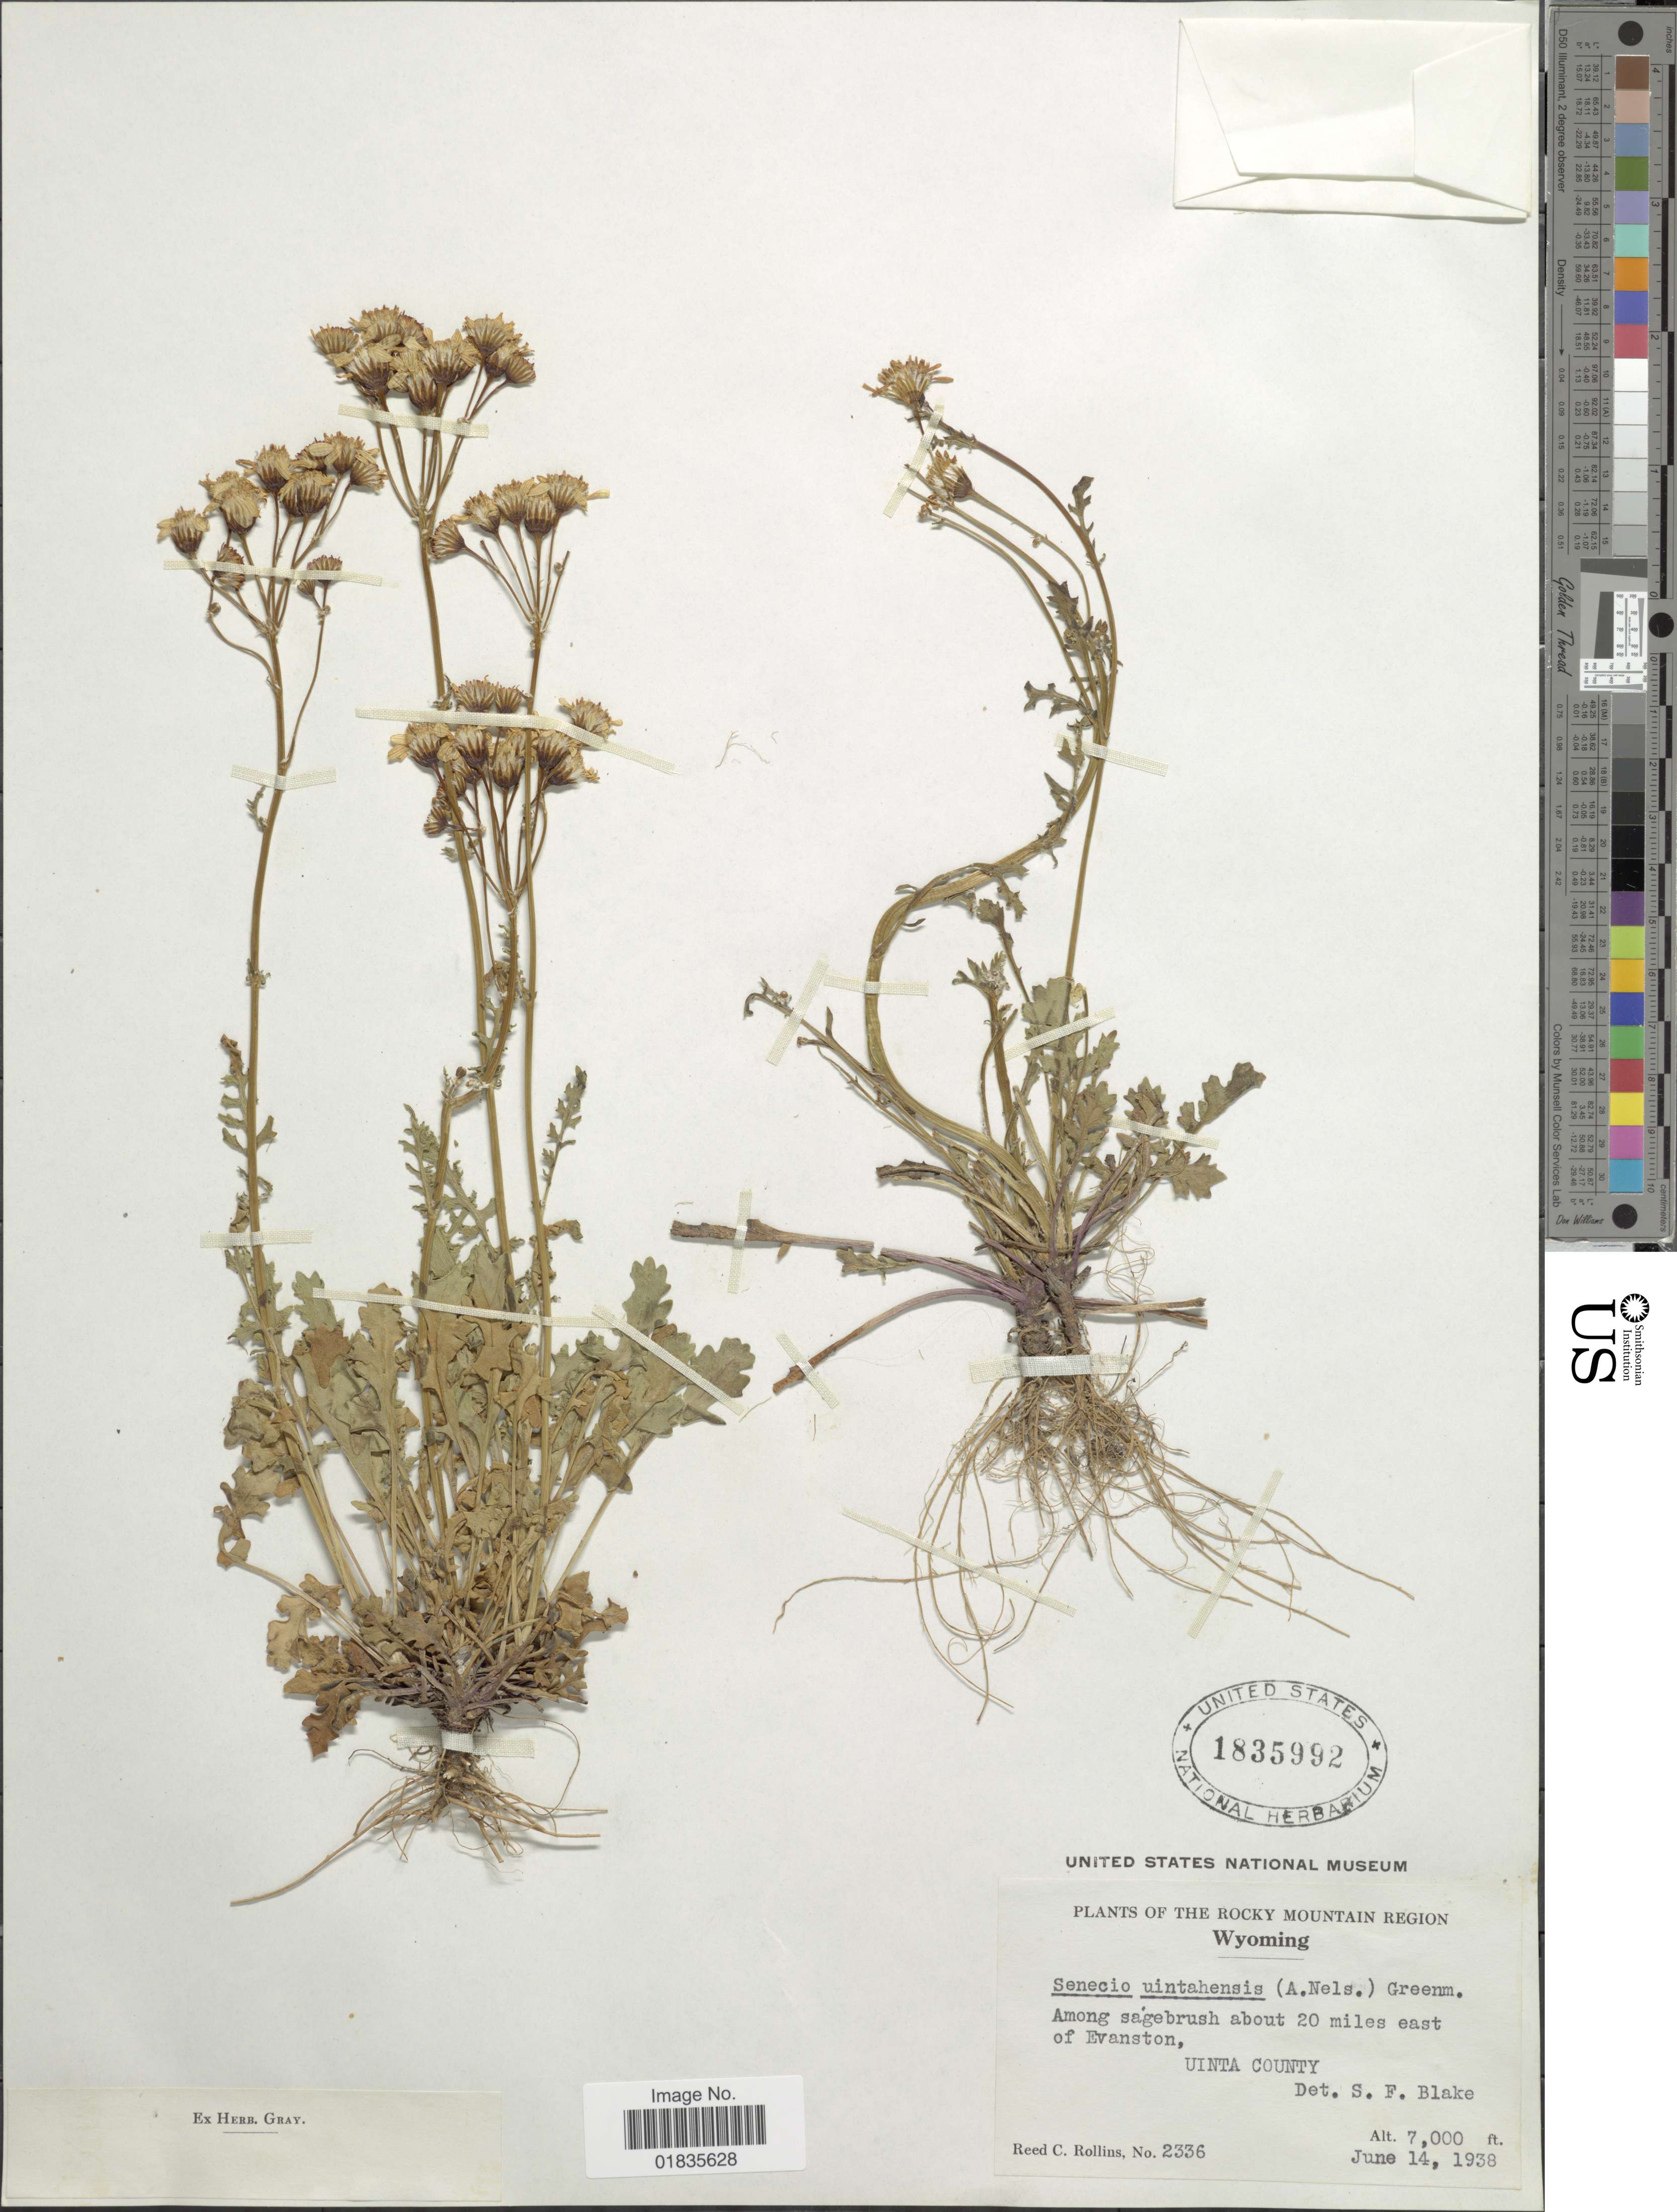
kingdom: Plantae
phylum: Tracheophyta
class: Magnoliopsida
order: Asterales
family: Asteraceae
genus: Packera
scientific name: Packera multilobata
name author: (Torr. & A. Gray) W.A. Weber & Á. Löve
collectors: R. C. Rollins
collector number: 2336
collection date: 1938-06-14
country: United States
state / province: Wyoming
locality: The Rocky Mountains Region, among sagebrush bout 20 miles east of Evanston, Uinta County.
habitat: among sagebrush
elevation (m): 2134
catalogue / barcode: US 1835992